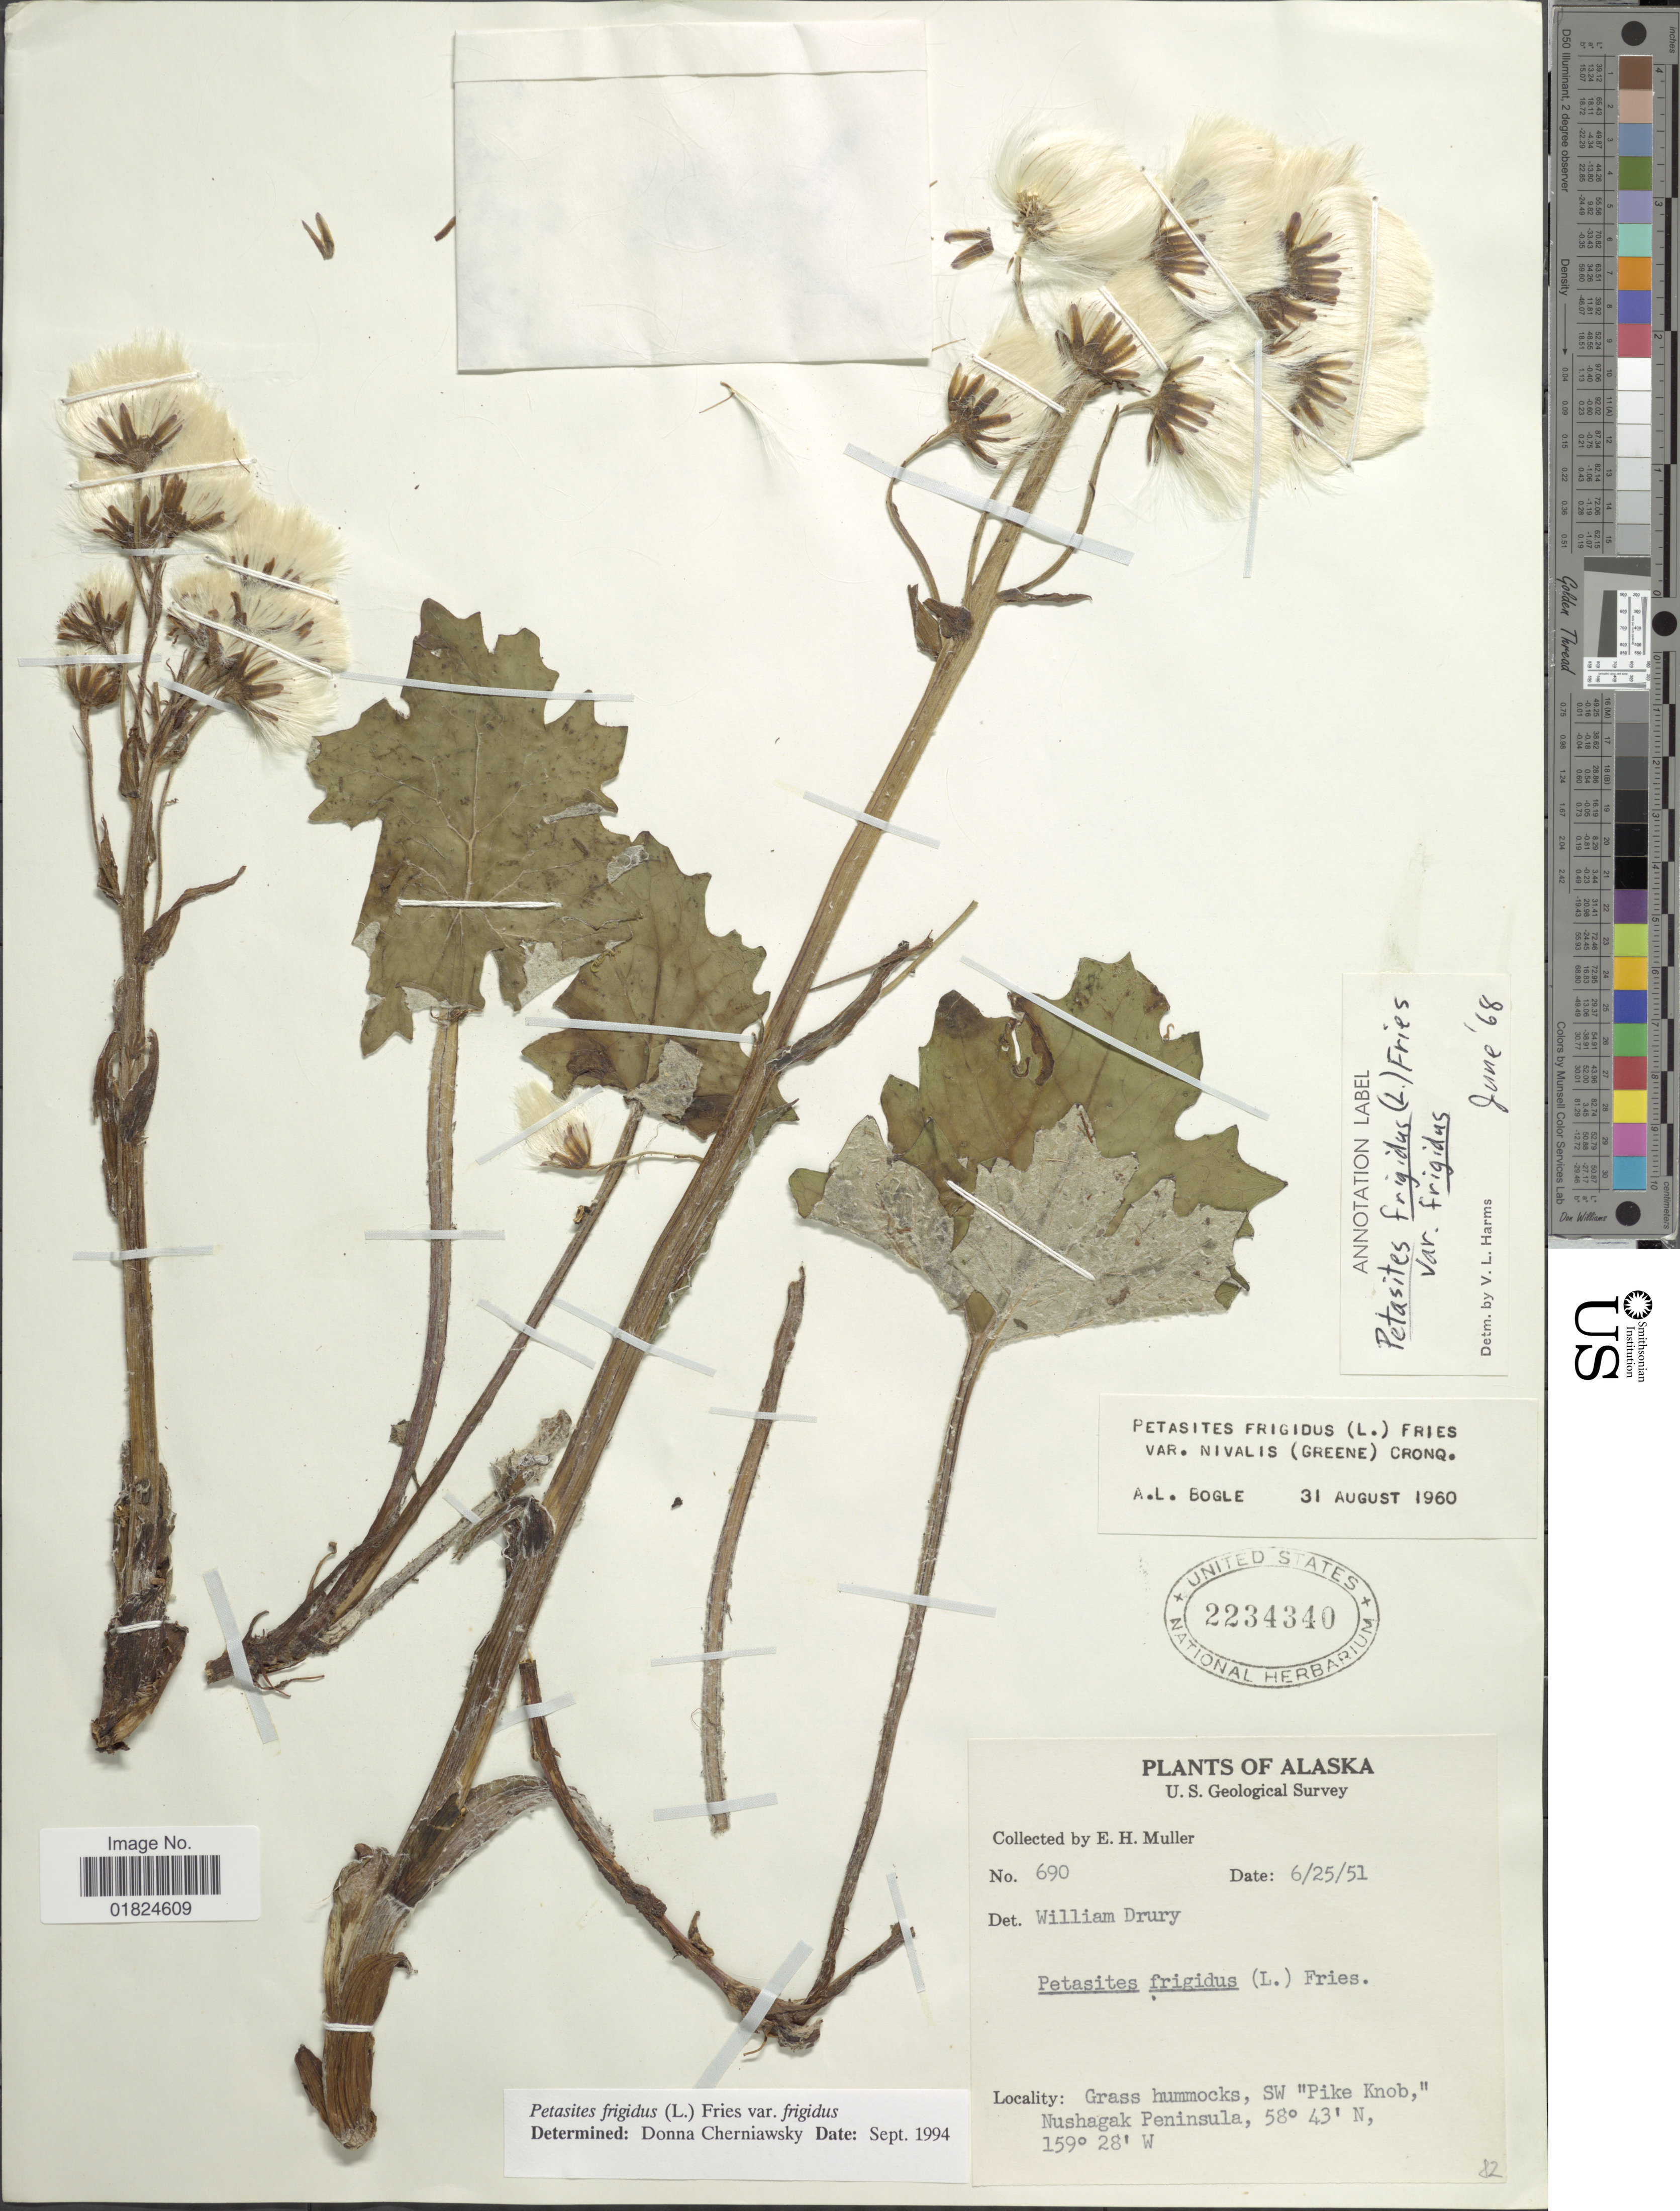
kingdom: Plantae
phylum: Tracheophyta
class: Magnoliopsida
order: Asterales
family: Asteraceae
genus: Petasites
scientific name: Petasites frigidus var. frigidus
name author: (L.) Fr.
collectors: E. H. Muller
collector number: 690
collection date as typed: Transcribed d/m/y: 25/6/51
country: United States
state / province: Alaska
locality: Grass hummocks, SW "Pike Knob,"Nushagak Peninsula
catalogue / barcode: US 2234340